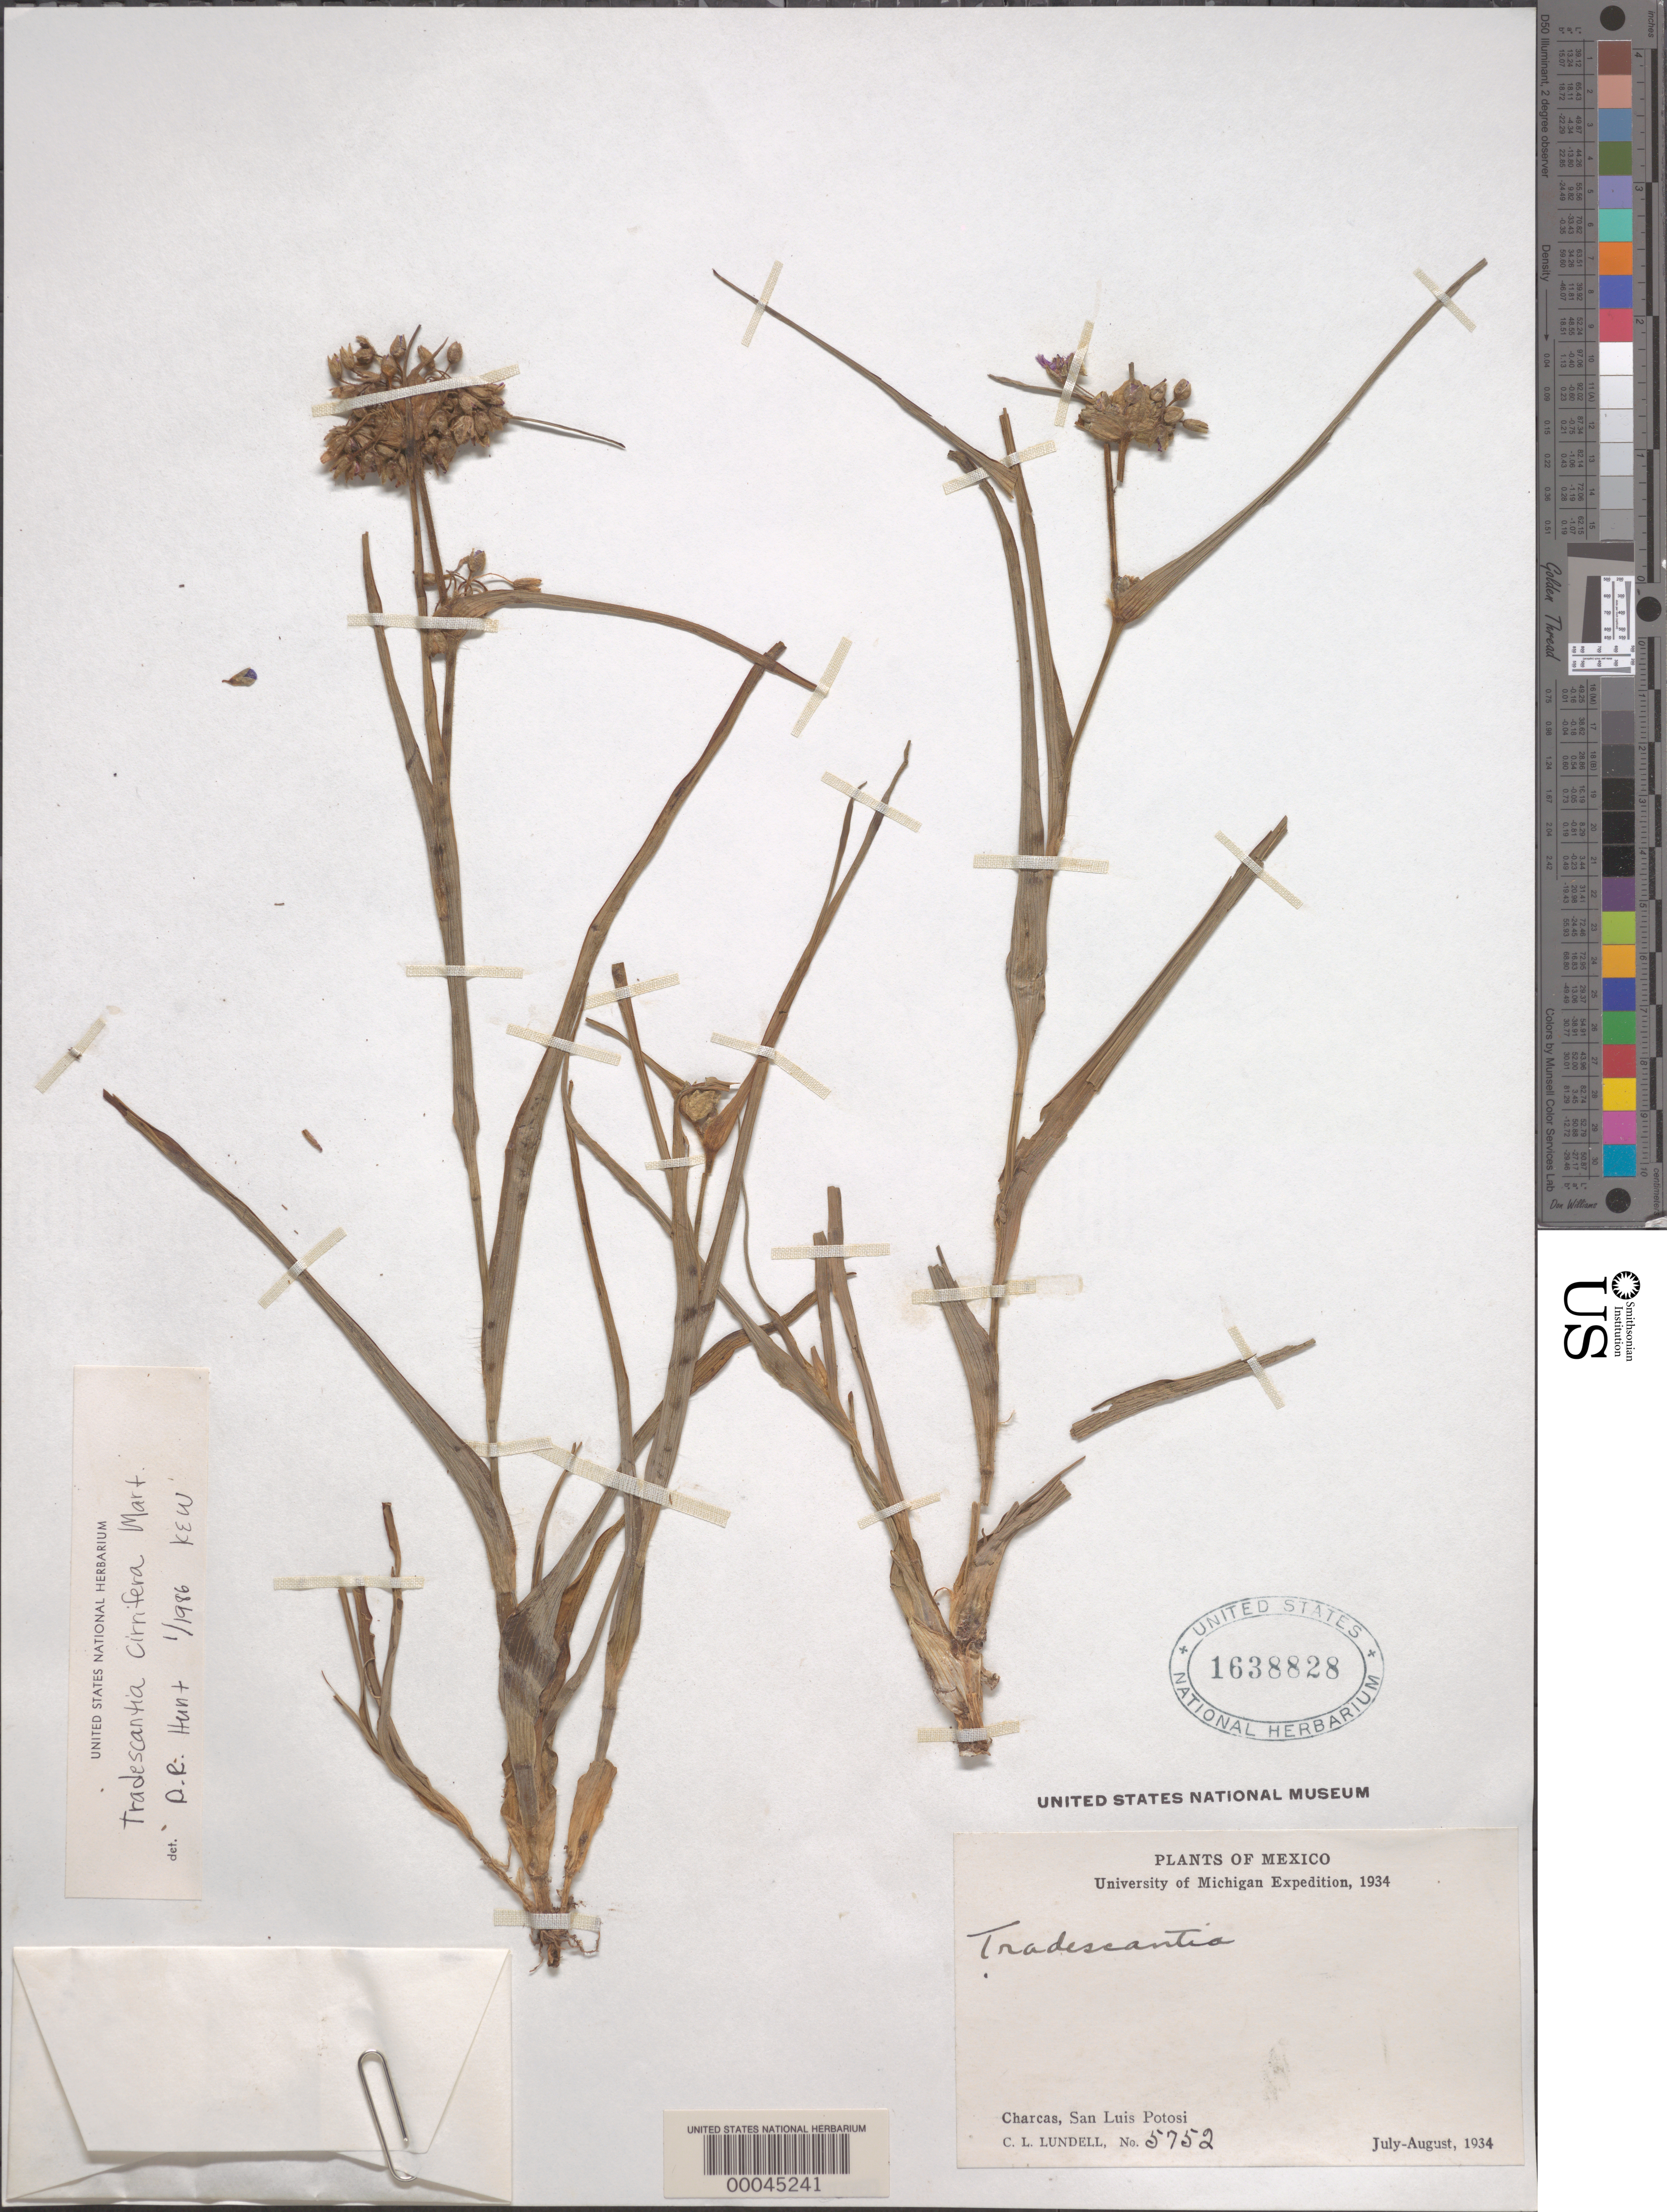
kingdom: Plantae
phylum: Tracheophyta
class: Liliopsida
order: Commelinales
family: Commelinaceae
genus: Tradescantia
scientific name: Tradescantia cirrifera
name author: Mart.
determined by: Hunt, D. R.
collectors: C. L. Lundell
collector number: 5752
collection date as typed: Jul 1934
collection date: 1934-07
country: Mexico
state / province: San Luis Potosí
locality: Charcas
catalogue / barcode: US 1638828